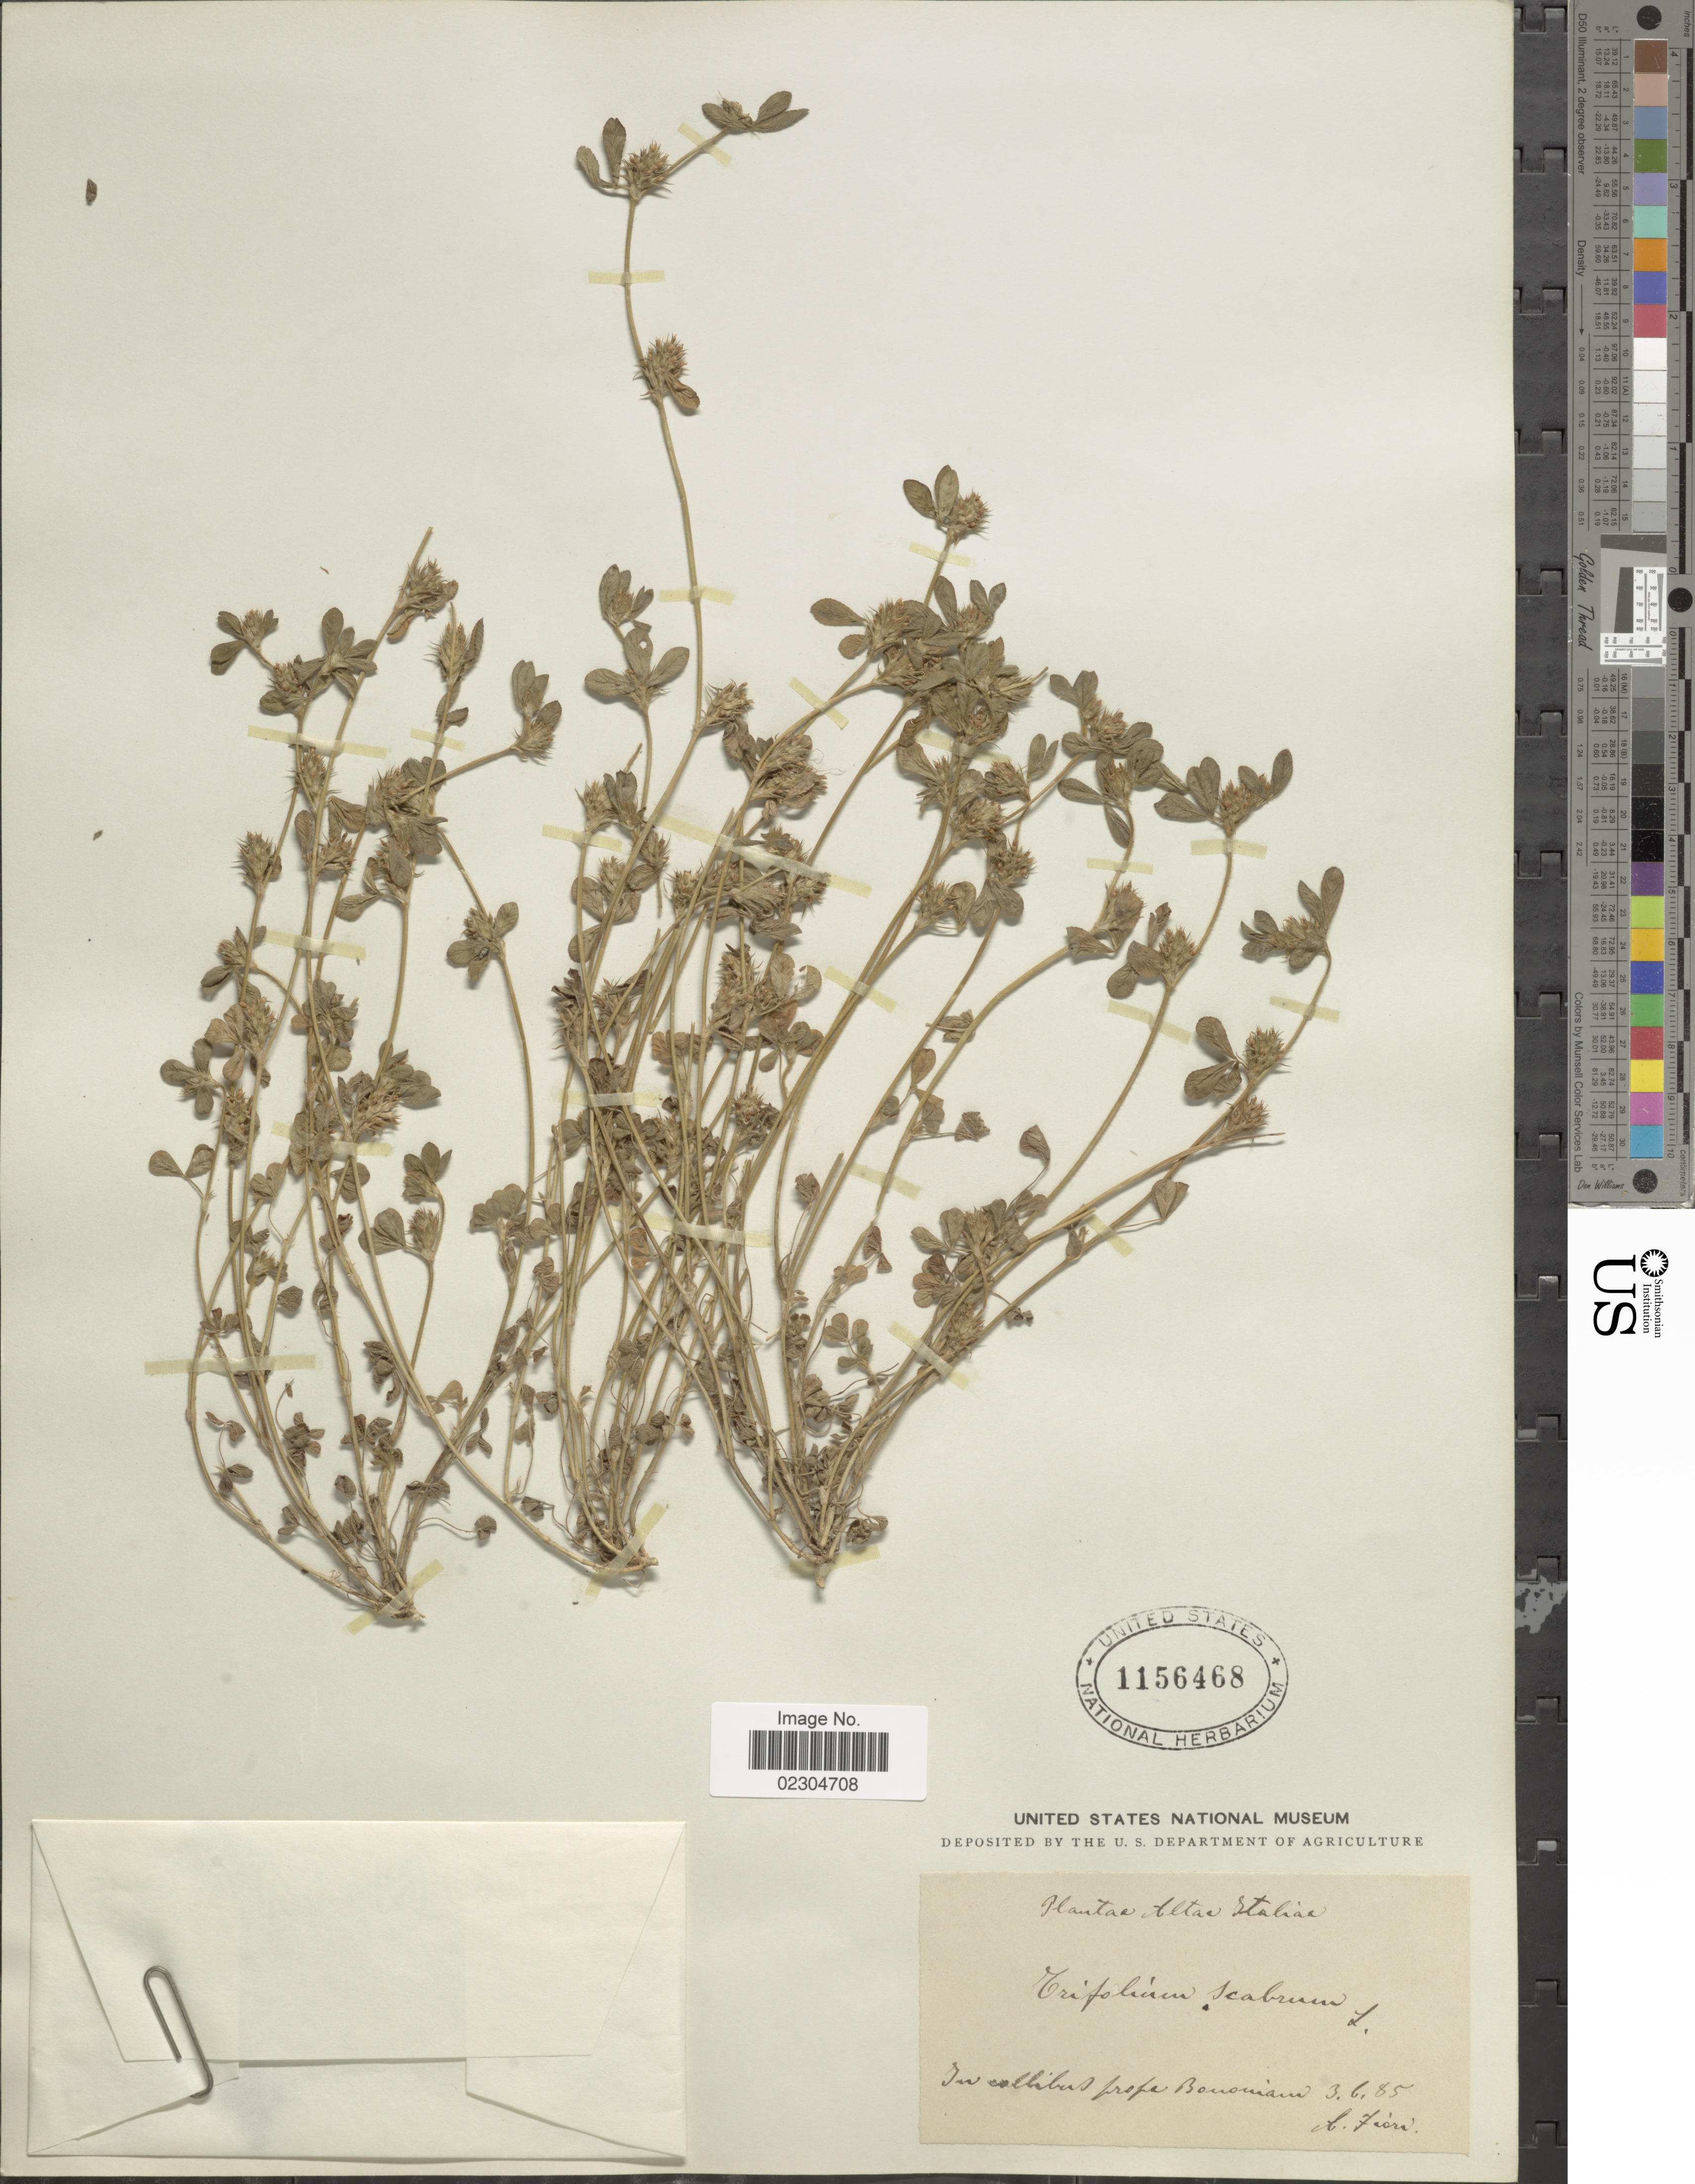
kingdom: Plantae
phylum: Tracheophyta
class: Magnoliopsida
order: Fabales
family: Fabaceae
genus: Trifolium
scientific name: Trifolium scabrum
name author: L.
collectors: A. Fiori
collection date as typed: Transcribed d/m/y: 3/6/85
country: Italy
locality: Altas. prope Bouomiam [interpreted]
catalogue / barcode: US 1156468